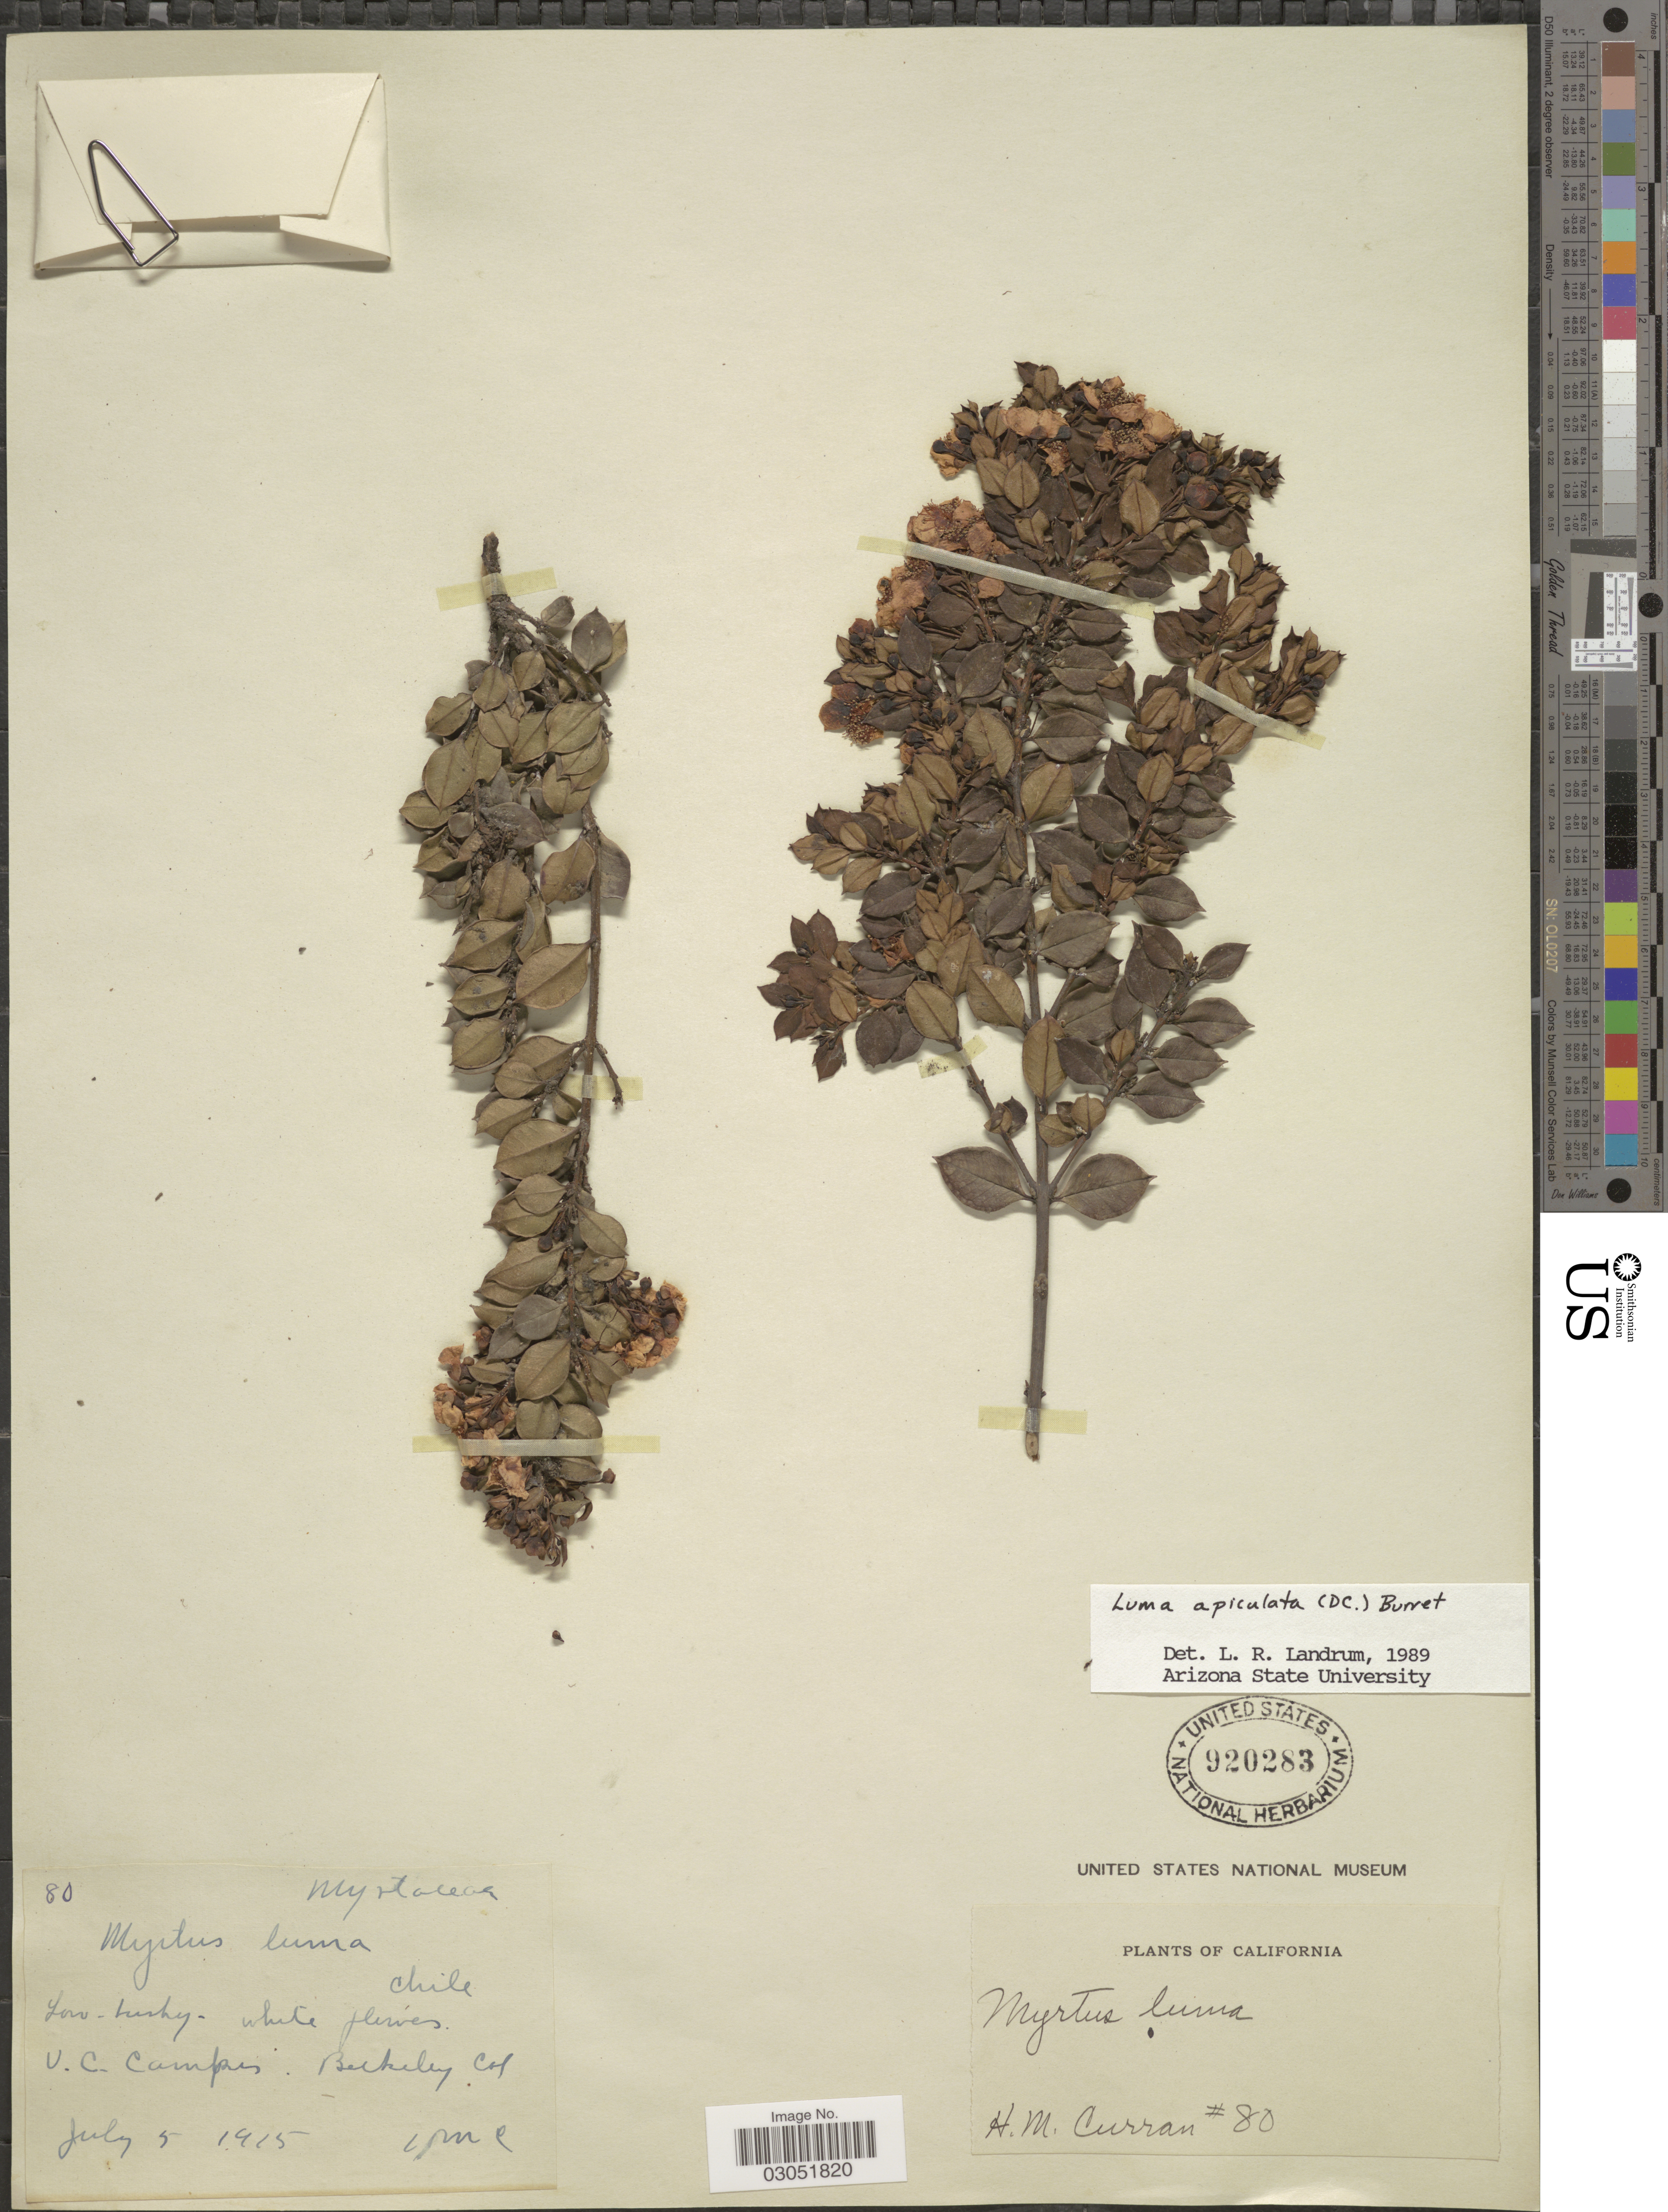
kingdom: Plantae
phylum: Tracheophyta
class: Magnoliopsida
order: Myrtales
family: Myrtaceae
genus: Luma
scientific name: Luma apiculata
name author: (DC.) Burret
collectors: H. M. Curran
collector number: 80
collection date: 1915-07-05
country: United States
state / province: California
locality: V.C. Campus, Buckeley.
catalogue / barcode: US 920283